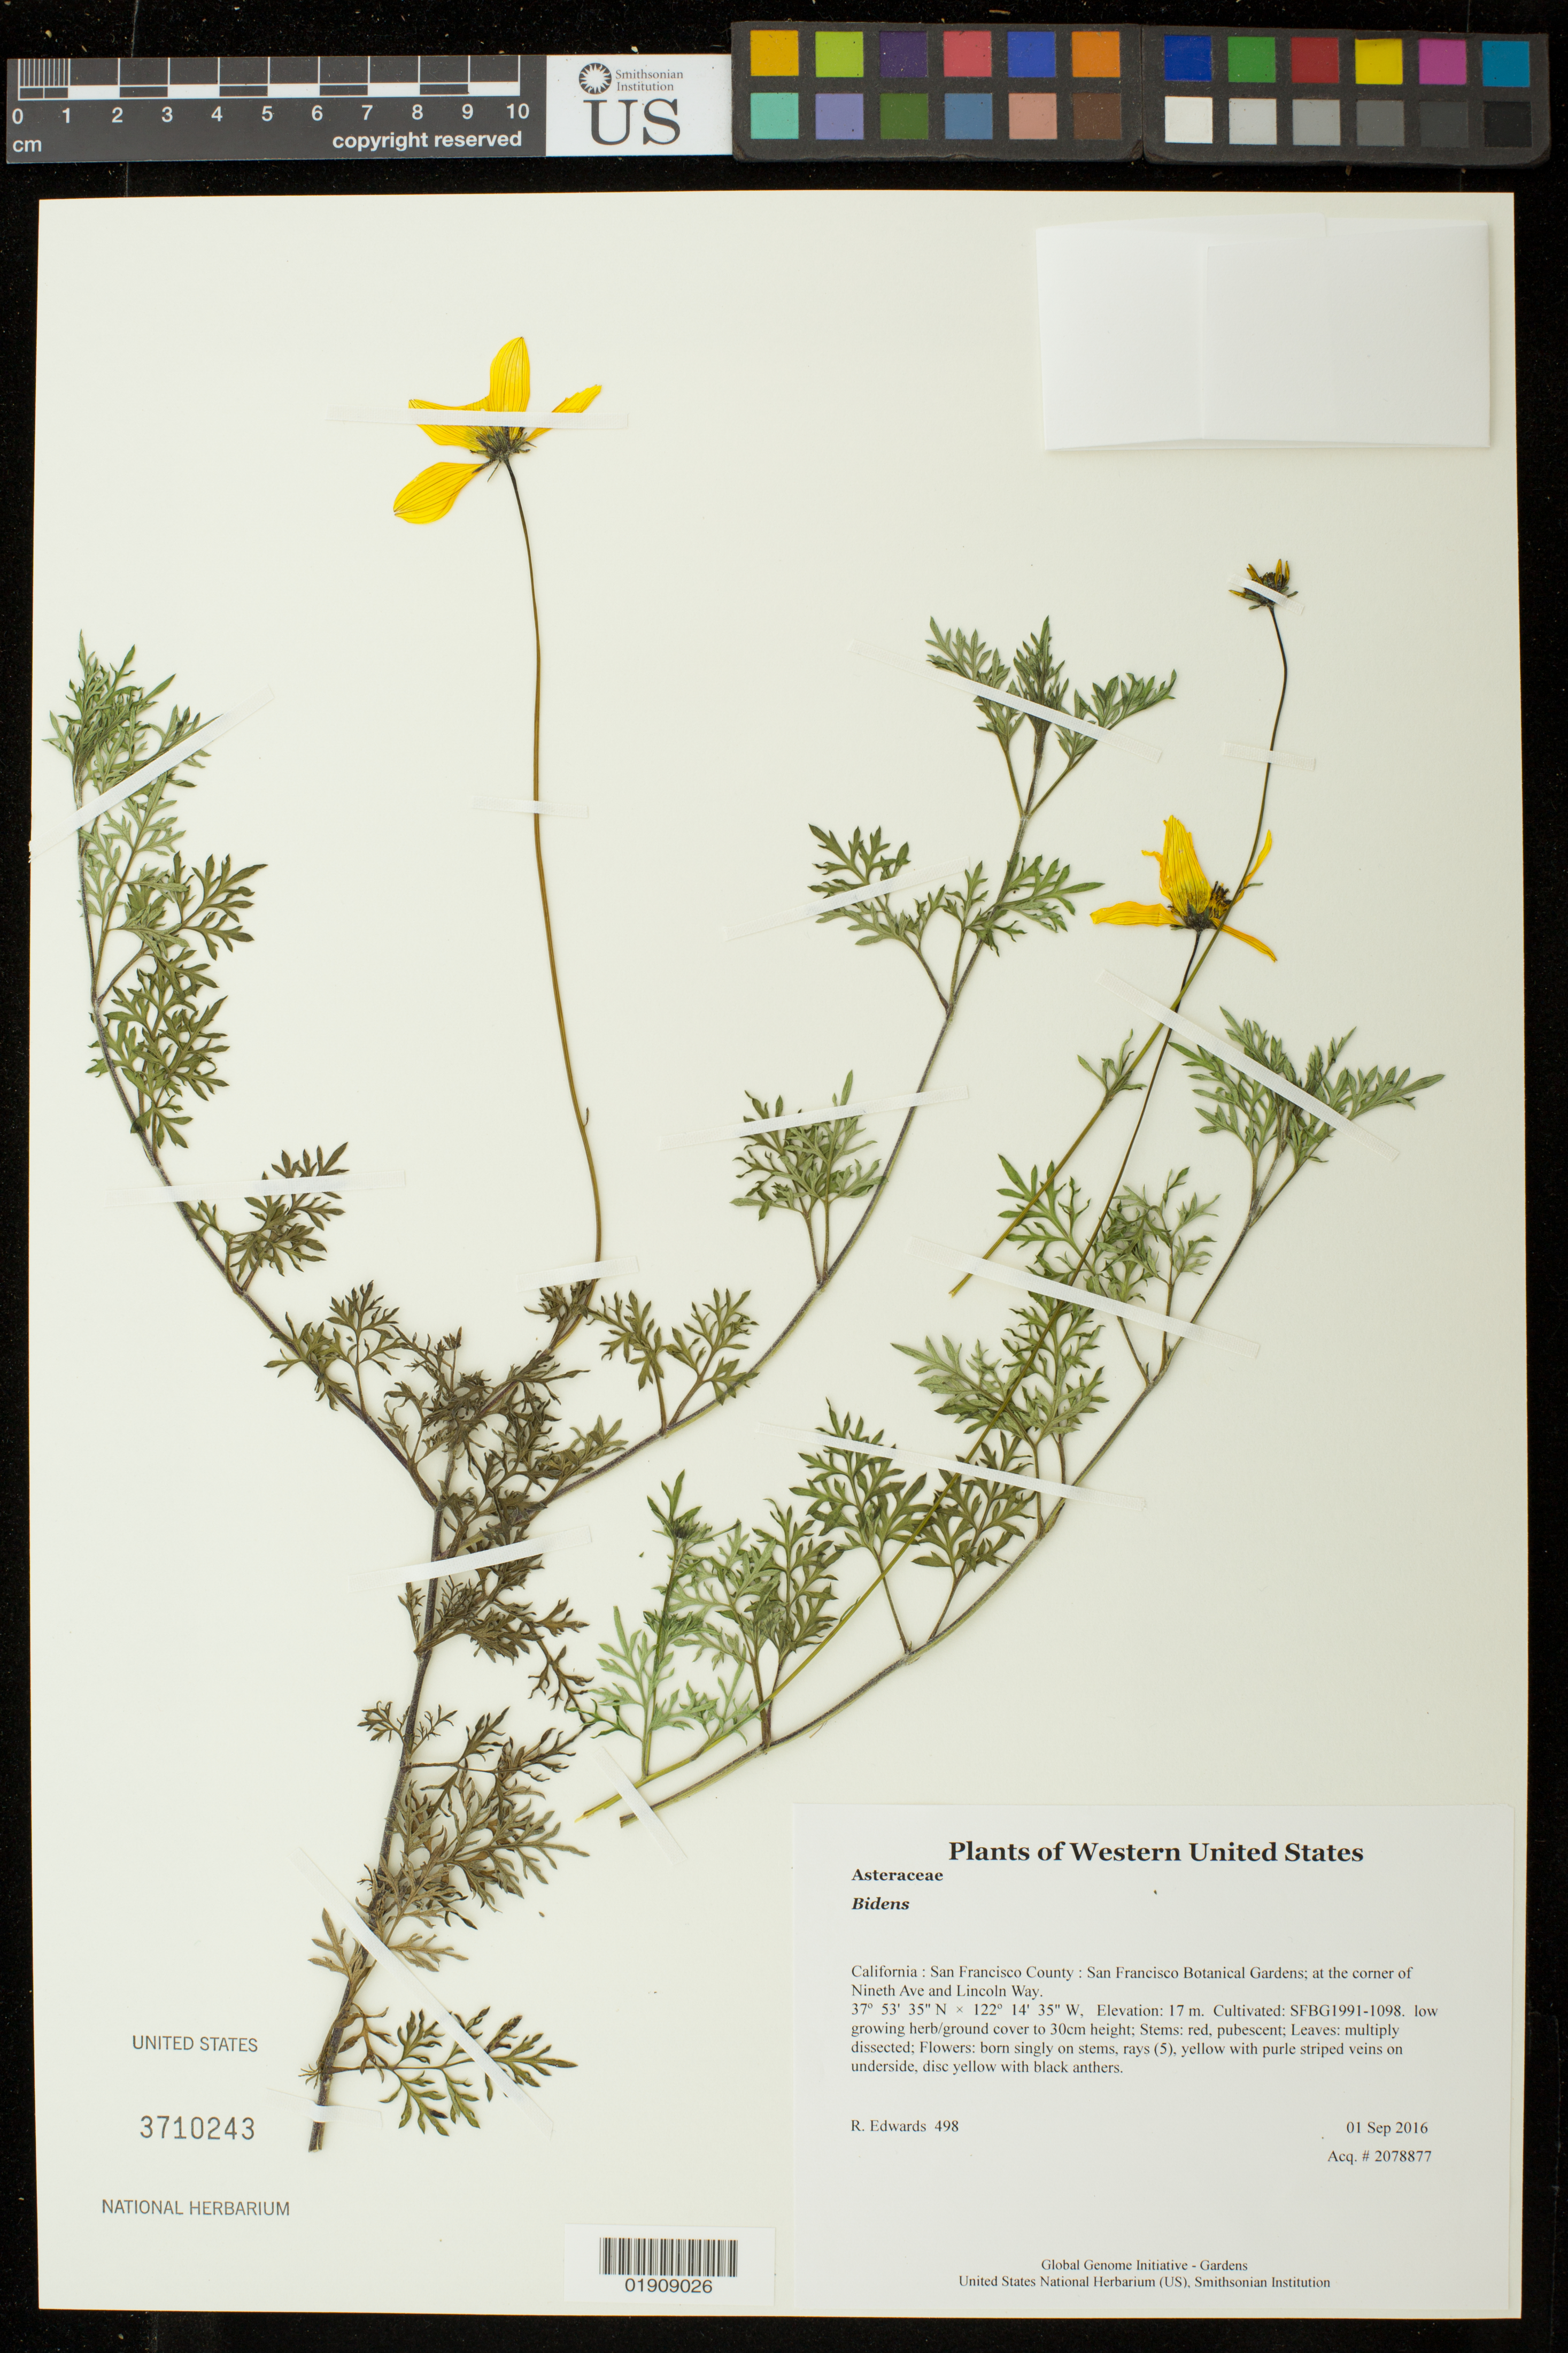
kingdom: Plantae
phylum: Tracheophyta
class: Magnoliopsida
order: Asterales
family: Asteraceae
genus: Bidens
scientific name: Bidens sp.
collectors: R.D. Edwards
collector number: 498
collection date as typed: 1 September 2016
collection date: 2016-09-01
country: United States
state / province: California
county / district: San Francisco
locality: San Francisco Botanical Gardens; at the corner of Ninth Ave and Lincoln Way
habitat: Cultivated: SFBG1991-1098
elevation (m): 16.9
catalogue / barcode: US 3710243